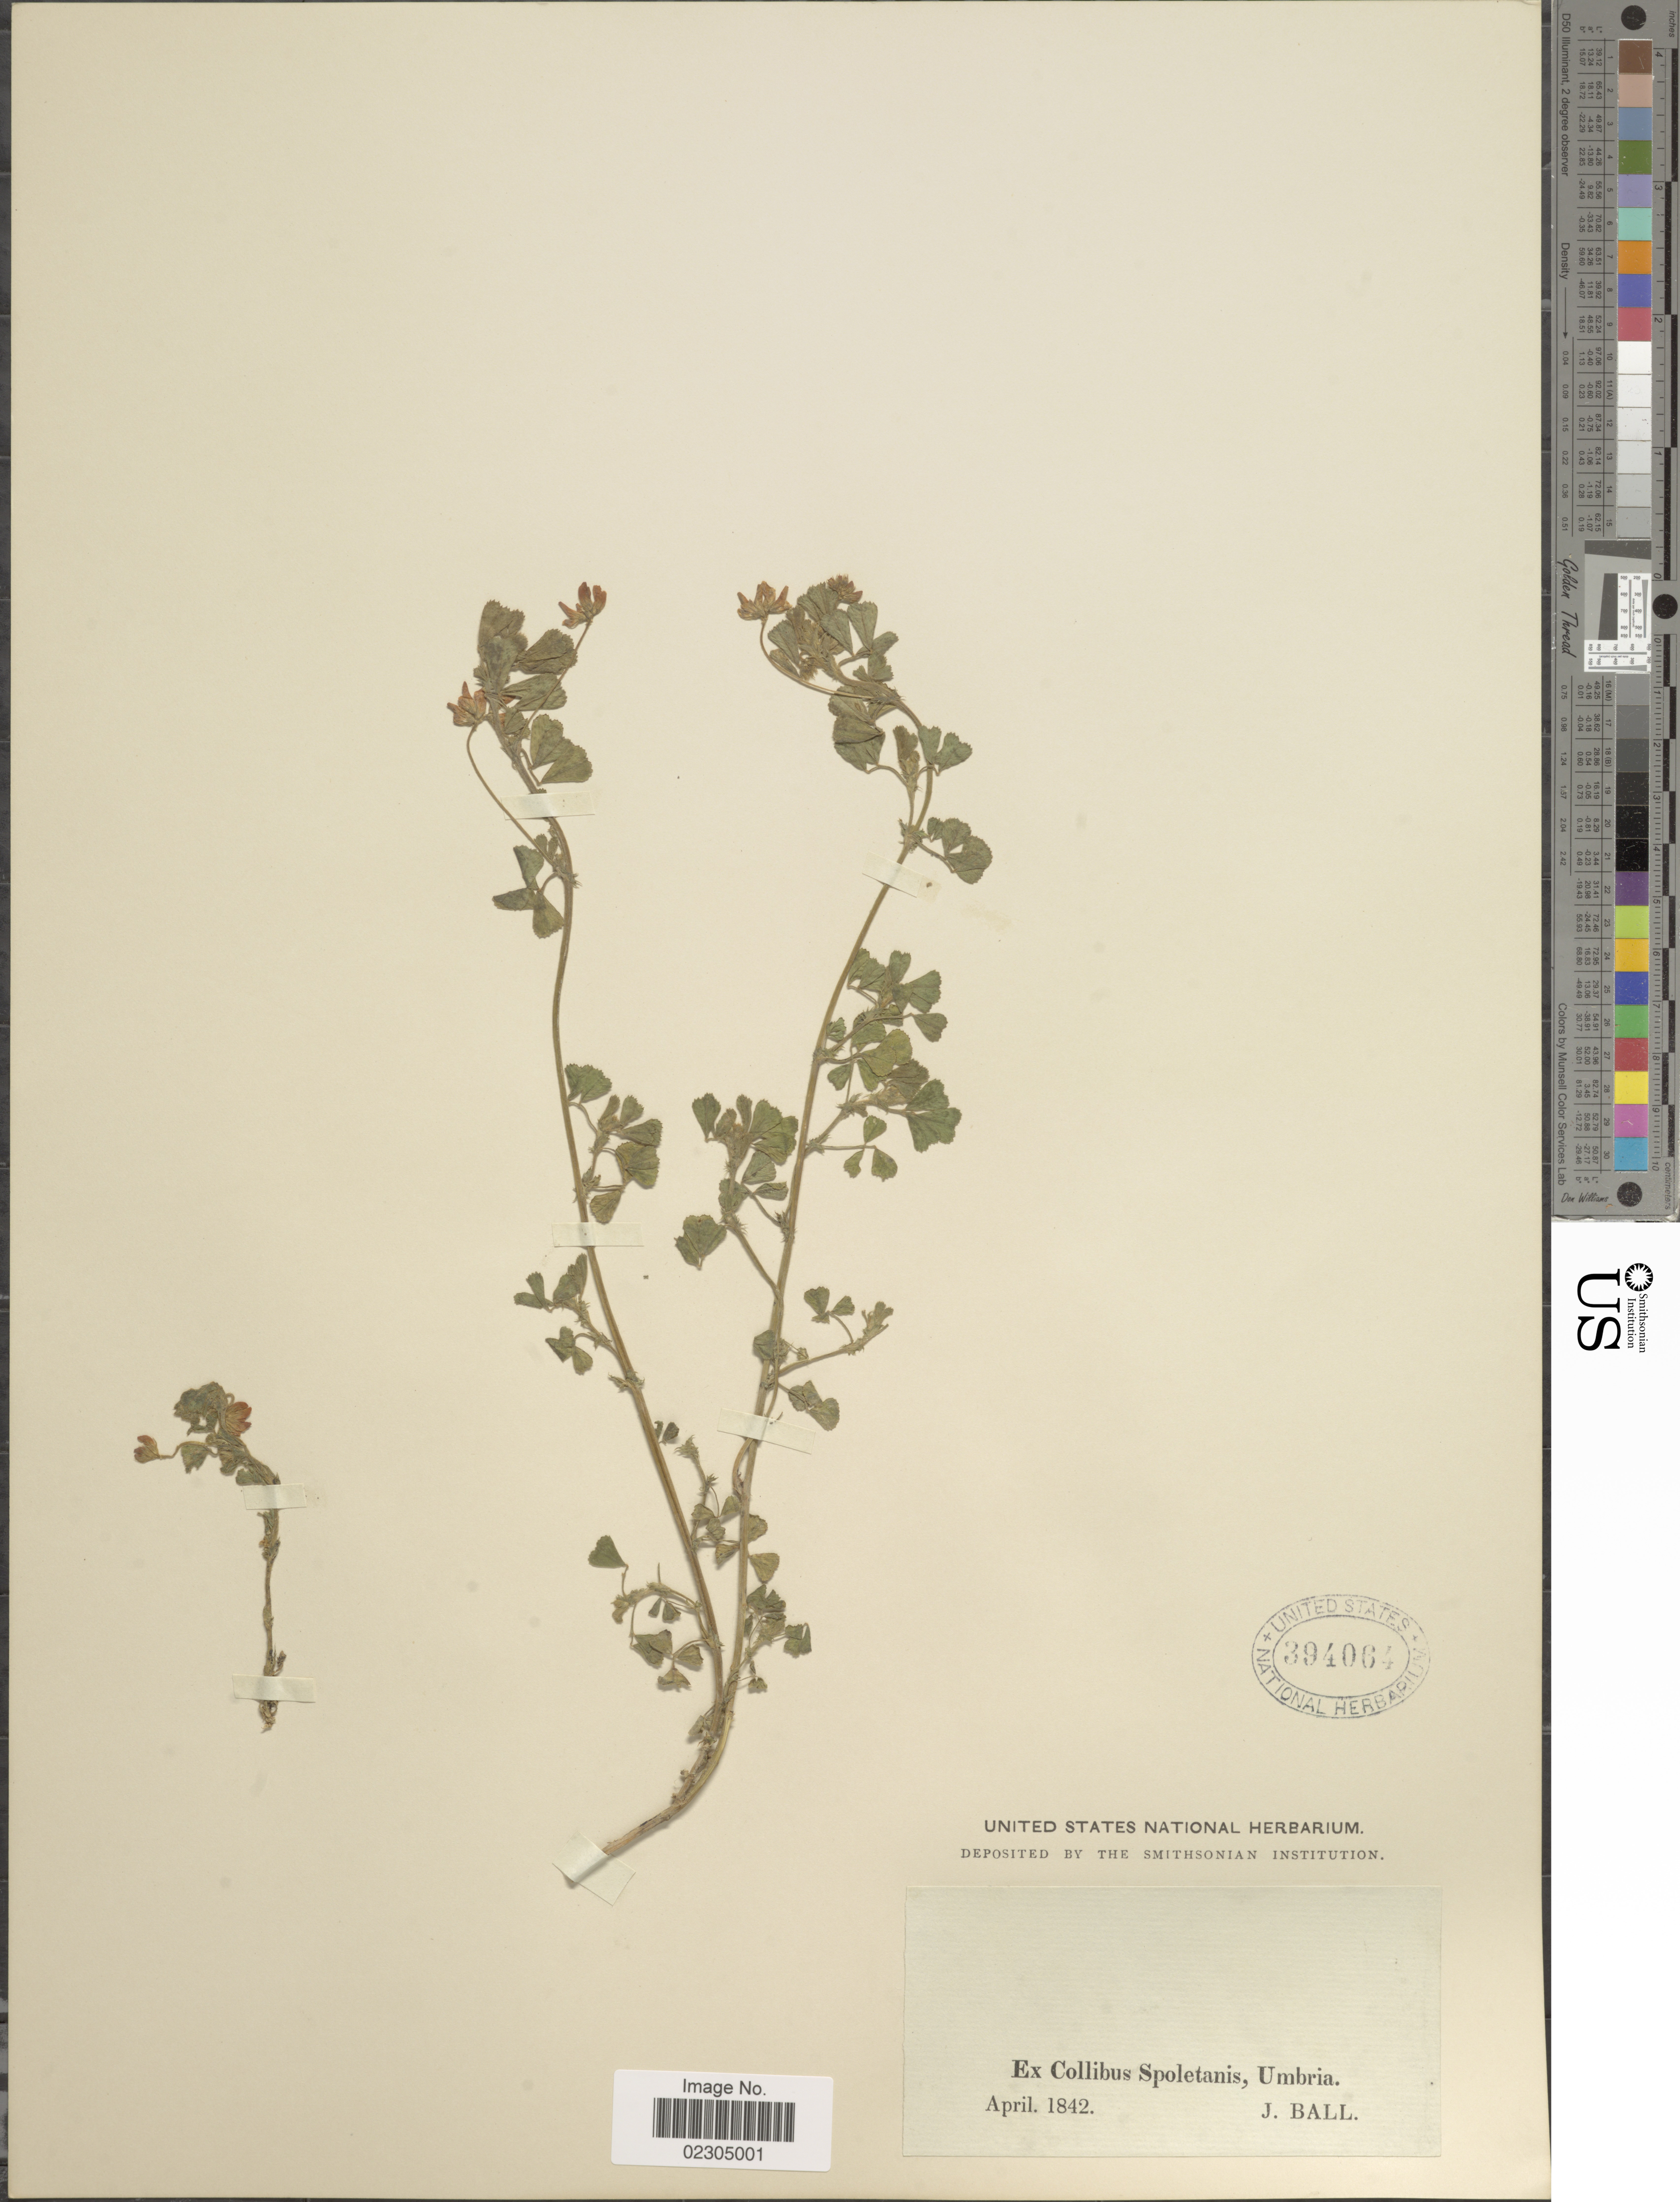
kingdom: Plantae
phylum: Tracheophyta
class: Magnoliopsida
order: Fabales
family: Fabaceae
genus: Trifolium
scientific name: Trifolium sp.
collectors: J. Ball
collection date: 1842-04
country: Italy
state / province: Umbria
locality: Ex Collibus Spoletanis, Umbria.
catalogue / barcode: US 394064